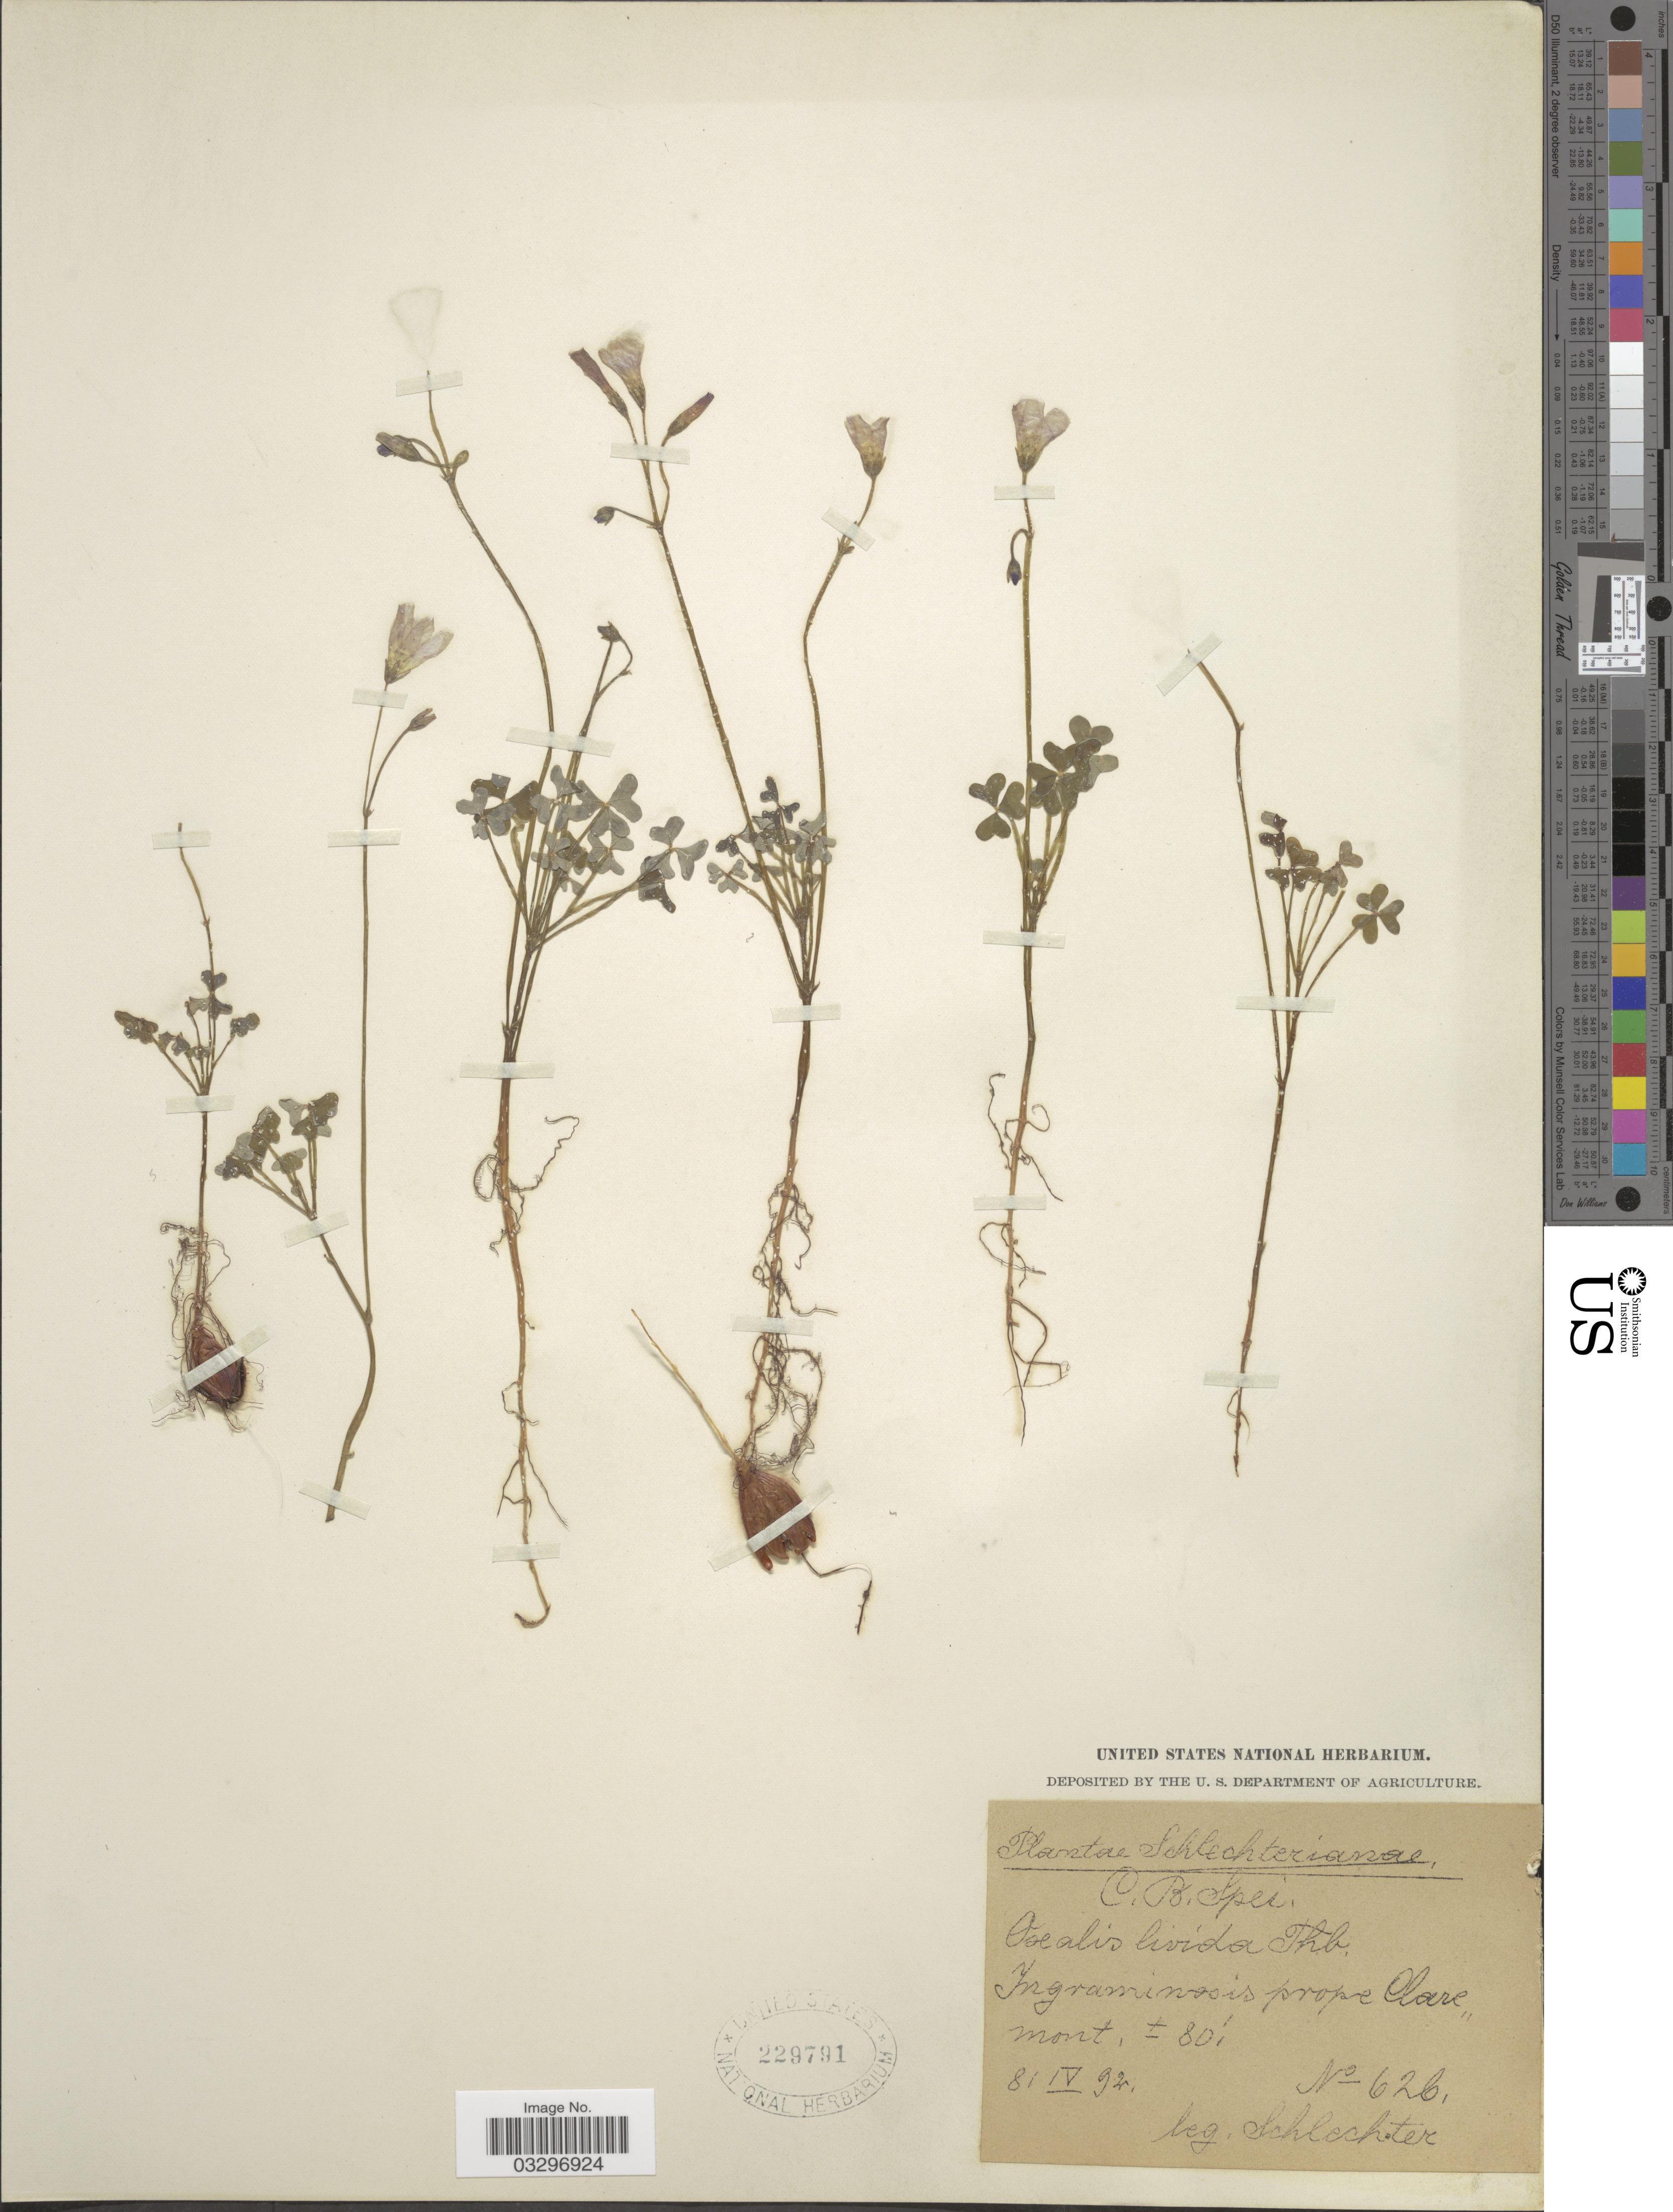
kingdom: Plantae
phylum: Tracheophyta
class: Magnoliopsida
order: Oxalidales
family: Oxalidaceae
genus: Oxalis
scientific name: Oxalis livida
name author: Jacq.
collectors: Schlechter, --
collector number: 626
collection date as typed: Transcribed d/m/y: 8/4/92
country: South Africa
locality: In graminosis prope Claremont.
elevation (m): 24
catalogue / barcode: US 229791